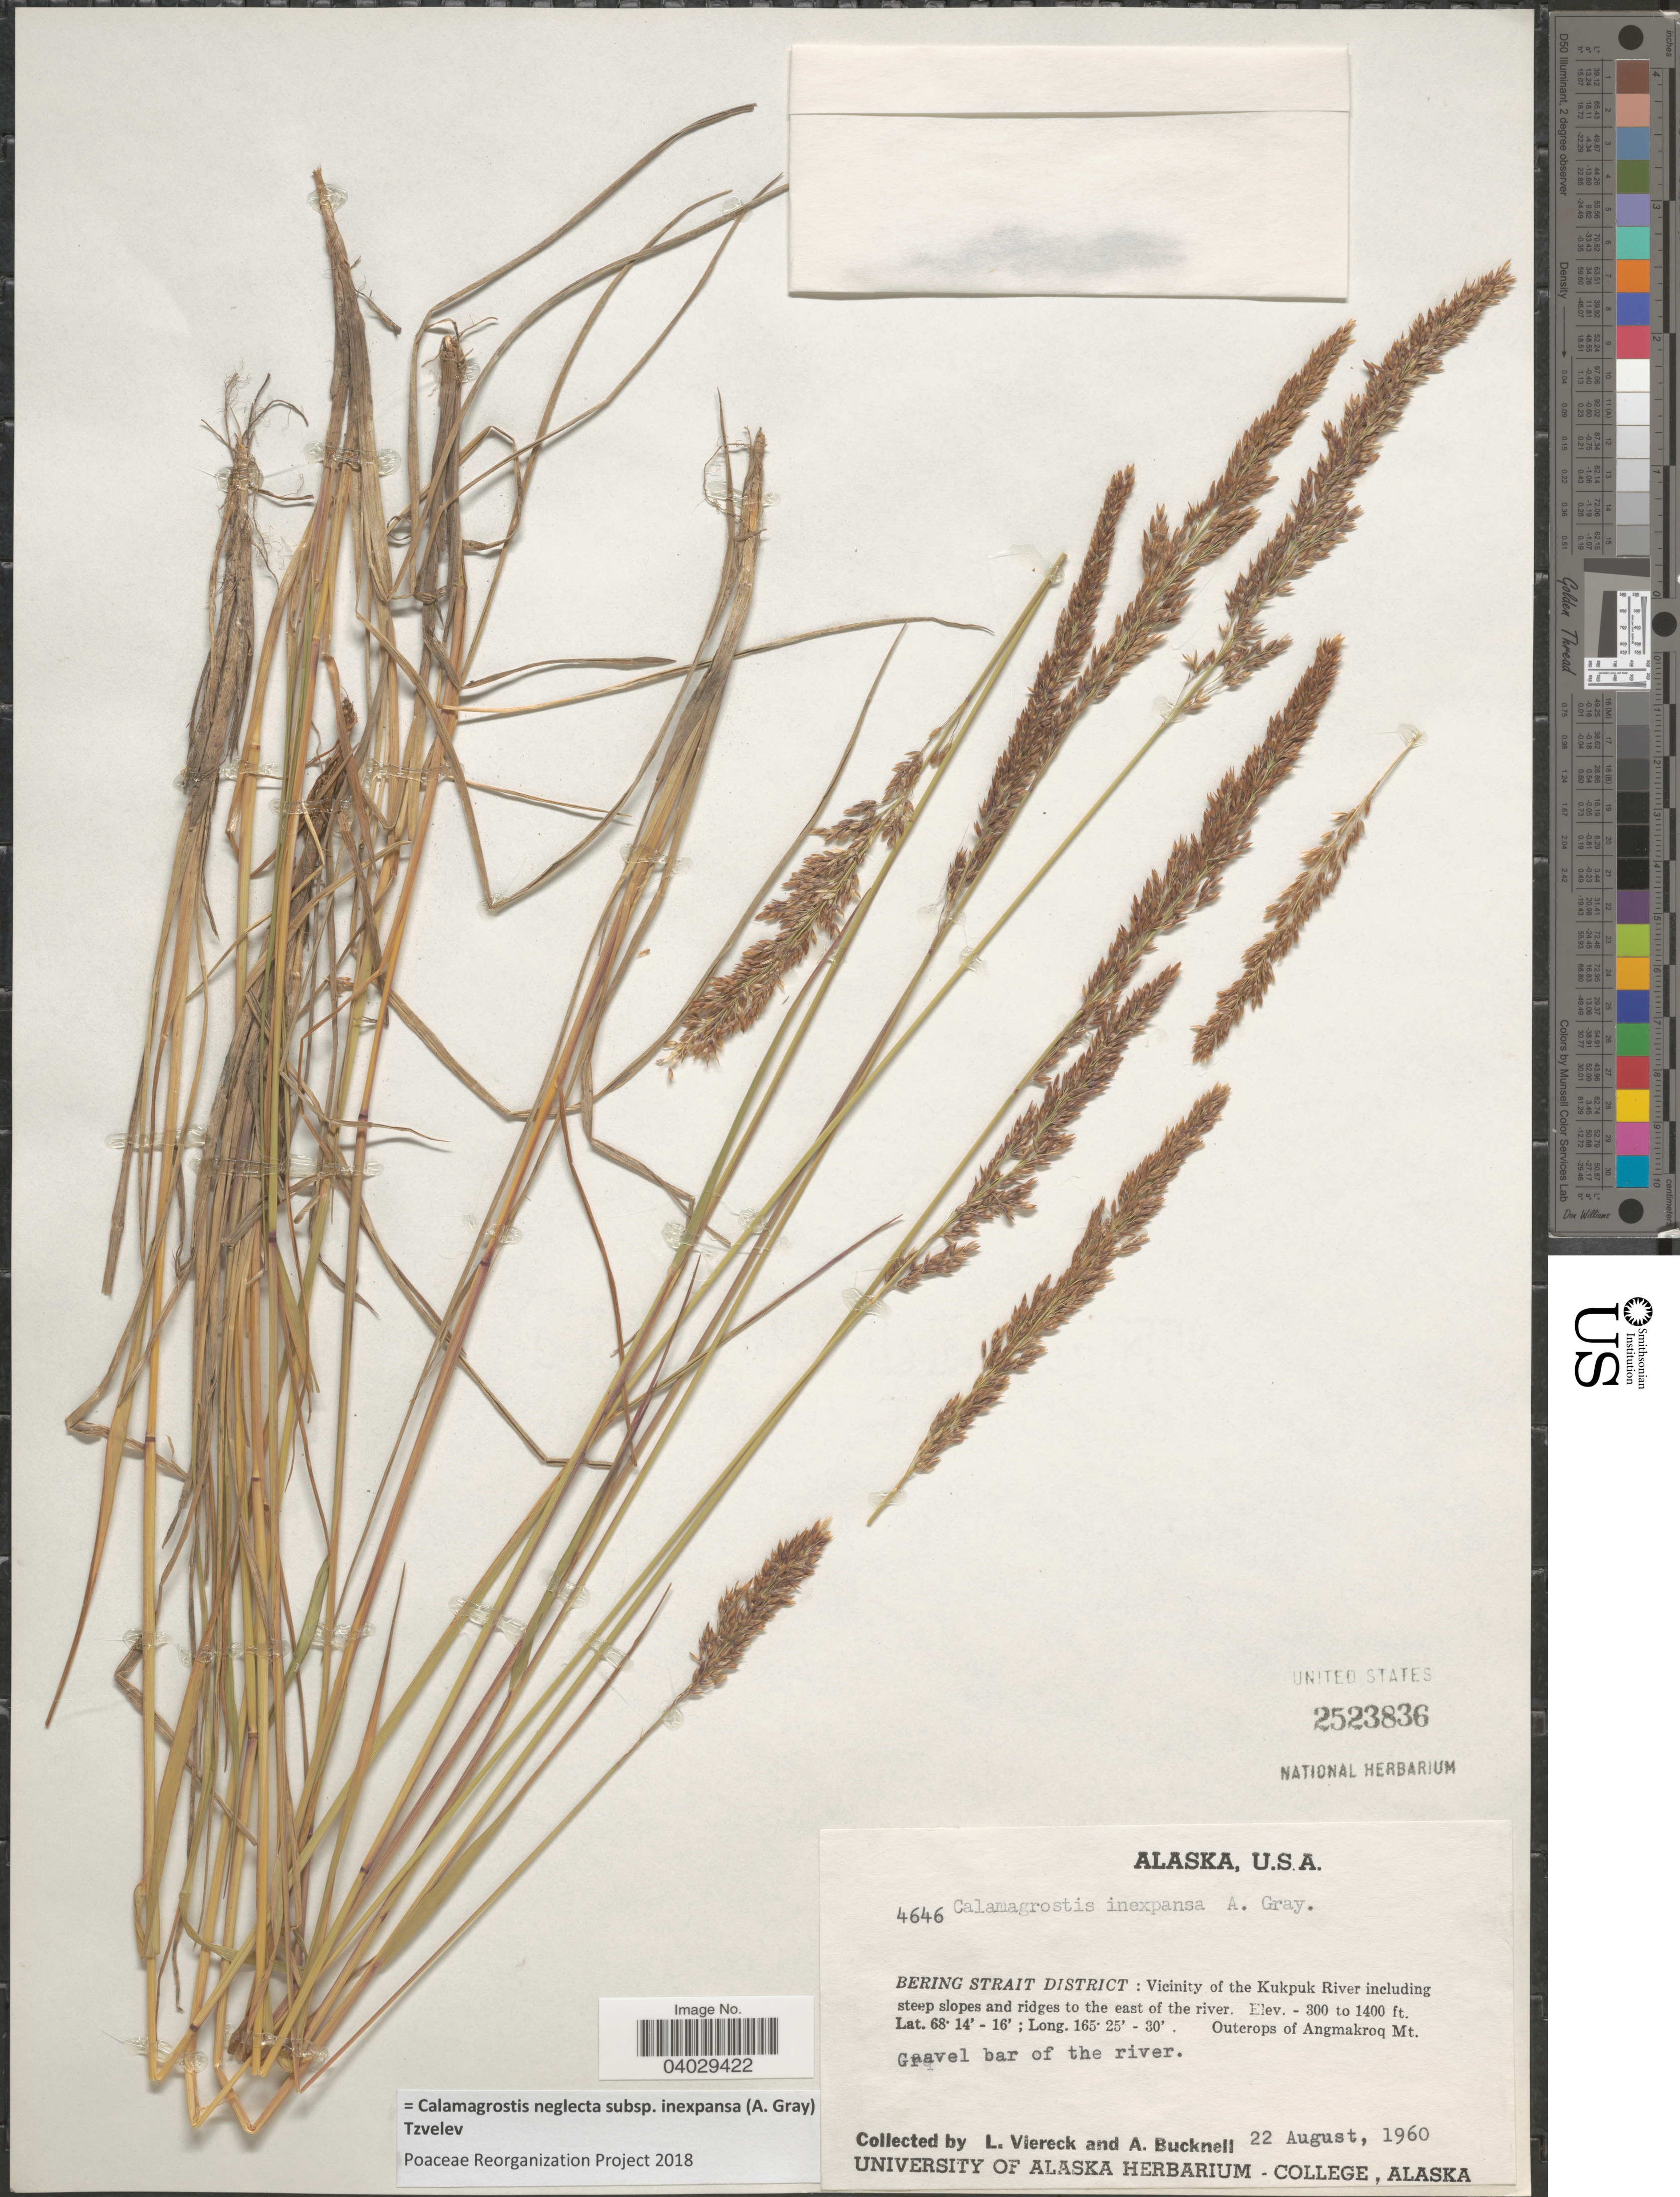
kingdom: Plantae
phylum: Tracheophyta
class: Liliopsida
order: Poales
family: Poaceae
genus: Calamagrostis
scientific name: Calamagrostis neglecta subsp. inexpansa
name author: (A. Gray) Tzvelev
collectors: L. Viereck & A. Bucknell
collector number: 4646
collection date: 1960-08-22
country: United States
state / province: Alaska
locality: Bering Strait District: Vicinity of the Kukpuk River including steep slopes and ridges to the east of the river. Outcrops of Angmakroq Mt.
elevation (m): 91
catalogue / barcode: US 2523836